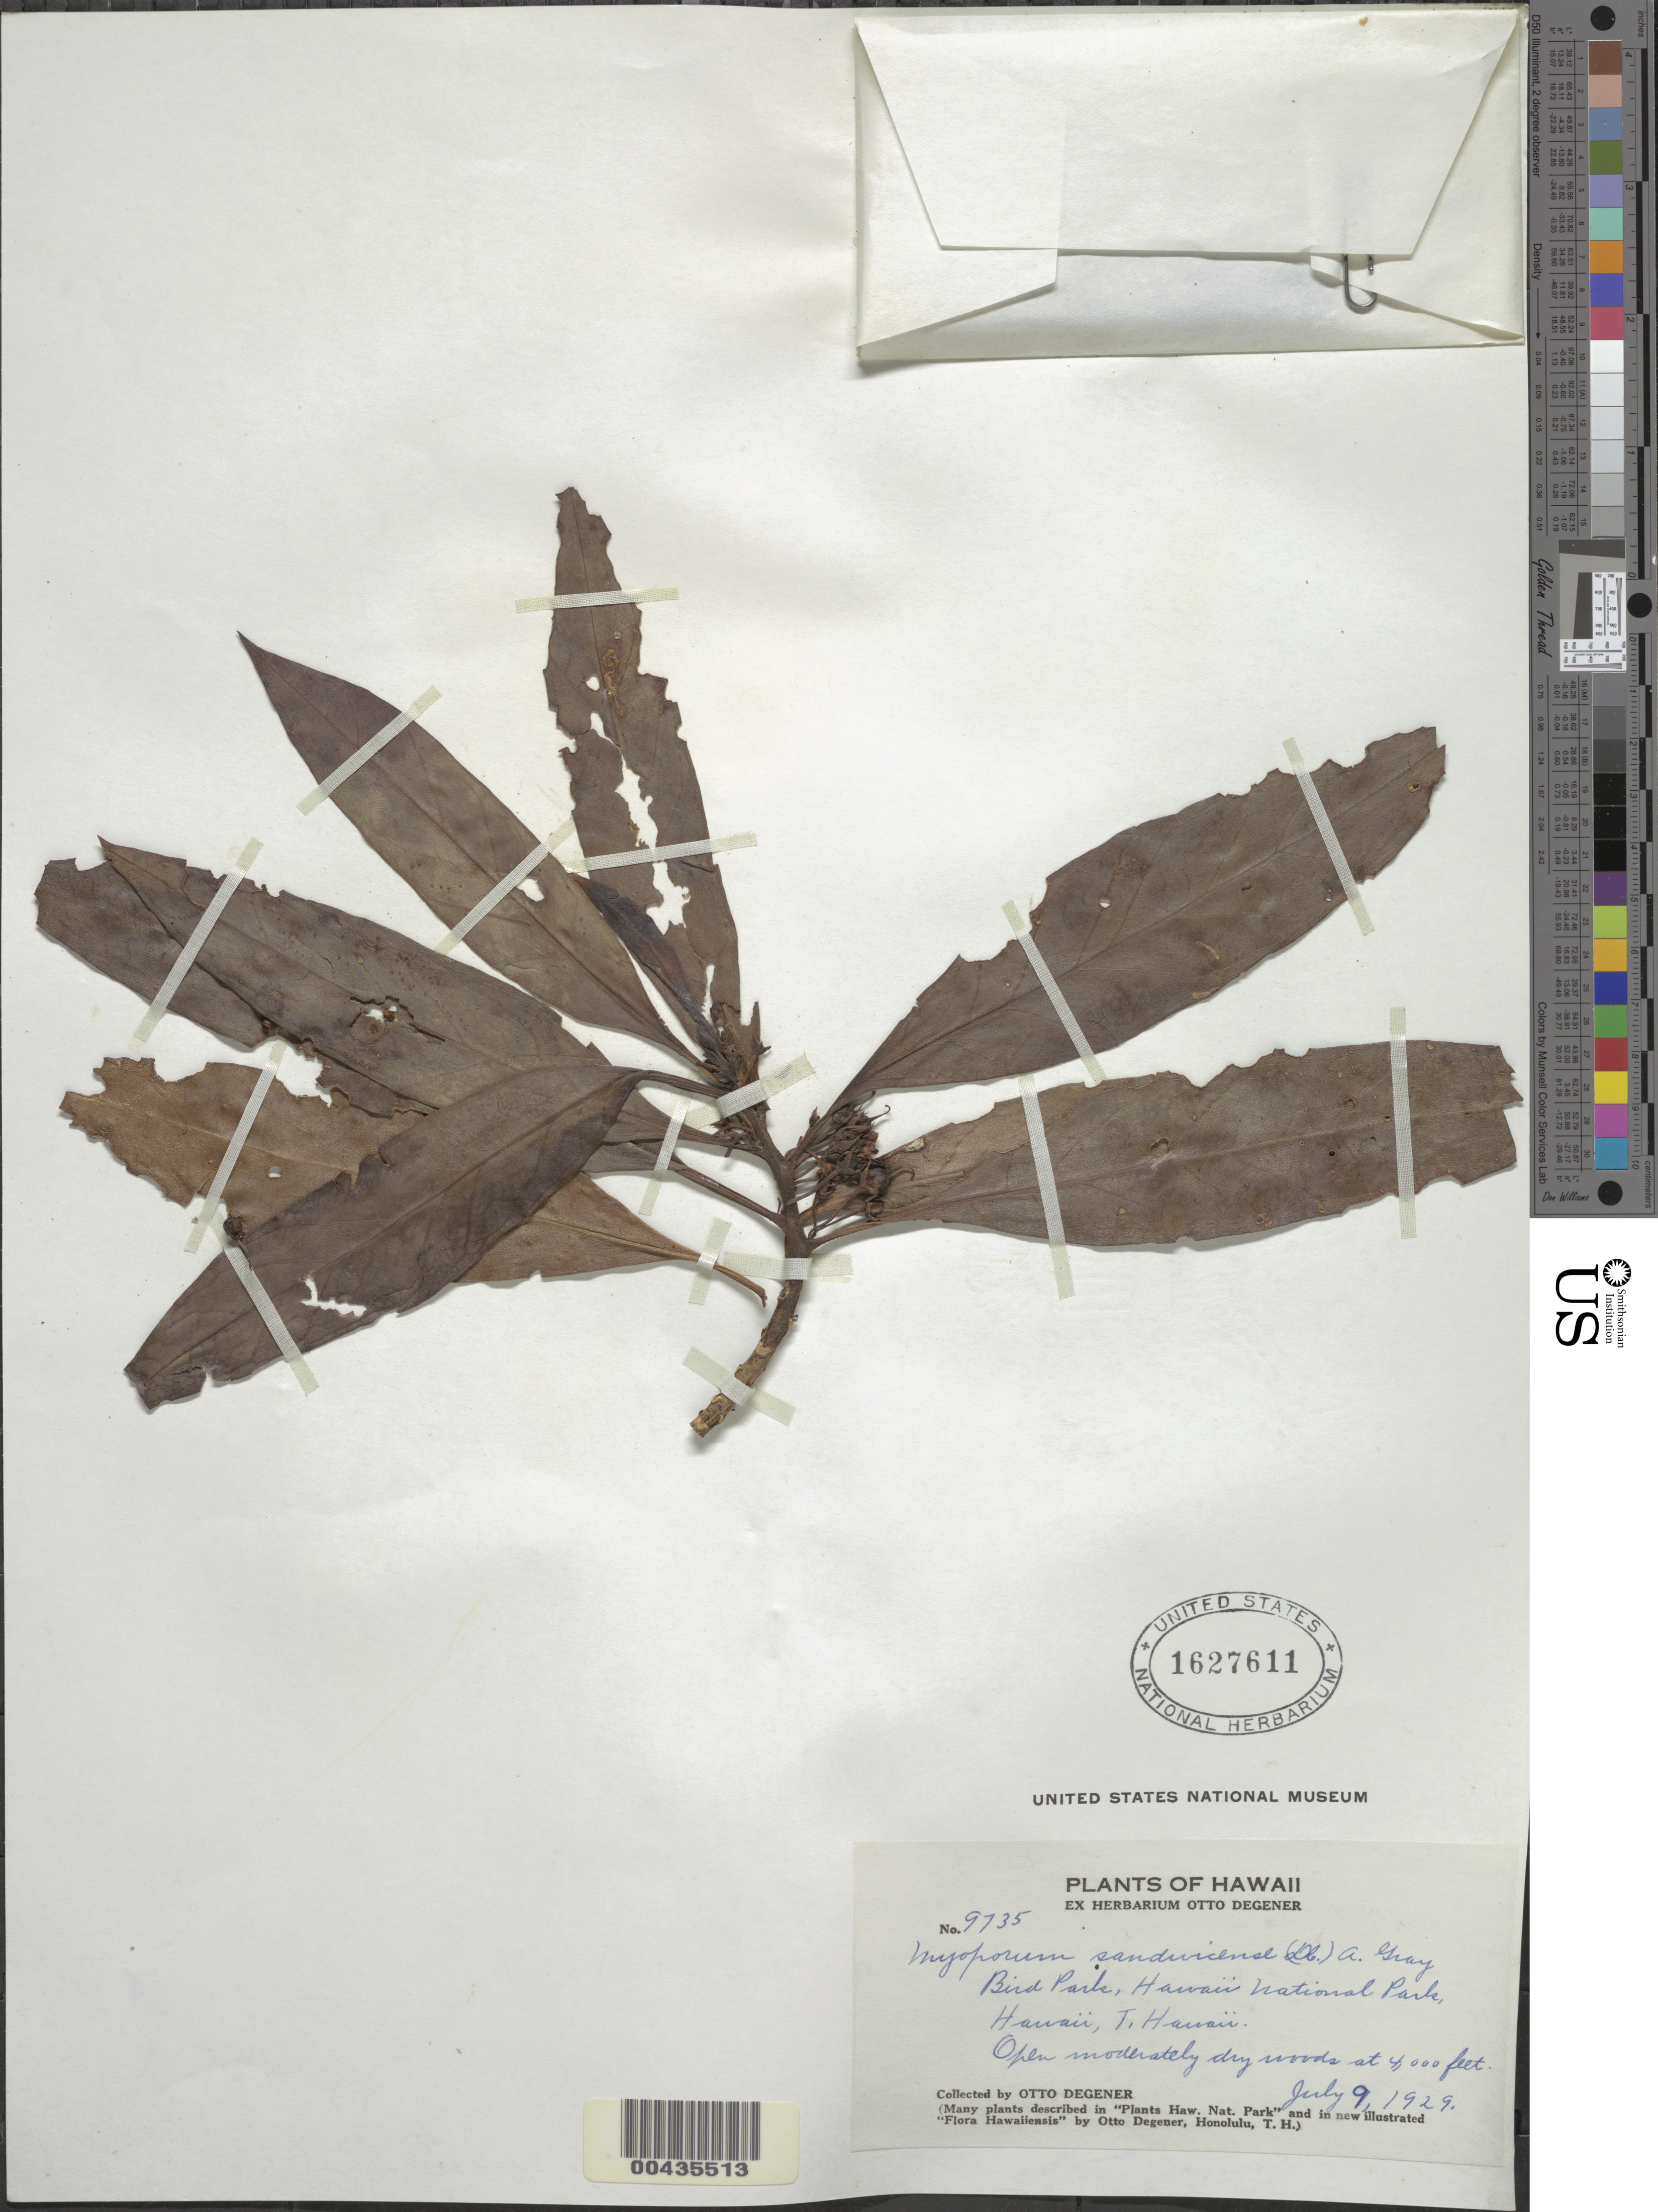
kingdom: Plantae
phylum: Tracheophyta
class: Magnoliopsida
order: Lamiales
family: Scrophulariaceae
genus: Myoporum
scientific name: Myoporum sandwicense subsp. sandwicense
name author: A. Gray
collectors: O. Degener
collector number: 9735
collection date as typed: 9 Jul 1929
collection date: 1929-07-09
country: United States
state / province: Hawaii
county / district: Hawaii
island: Hawaii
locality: Bird Park, Hawaii National Park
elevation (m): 1219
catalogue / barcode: US 1627611